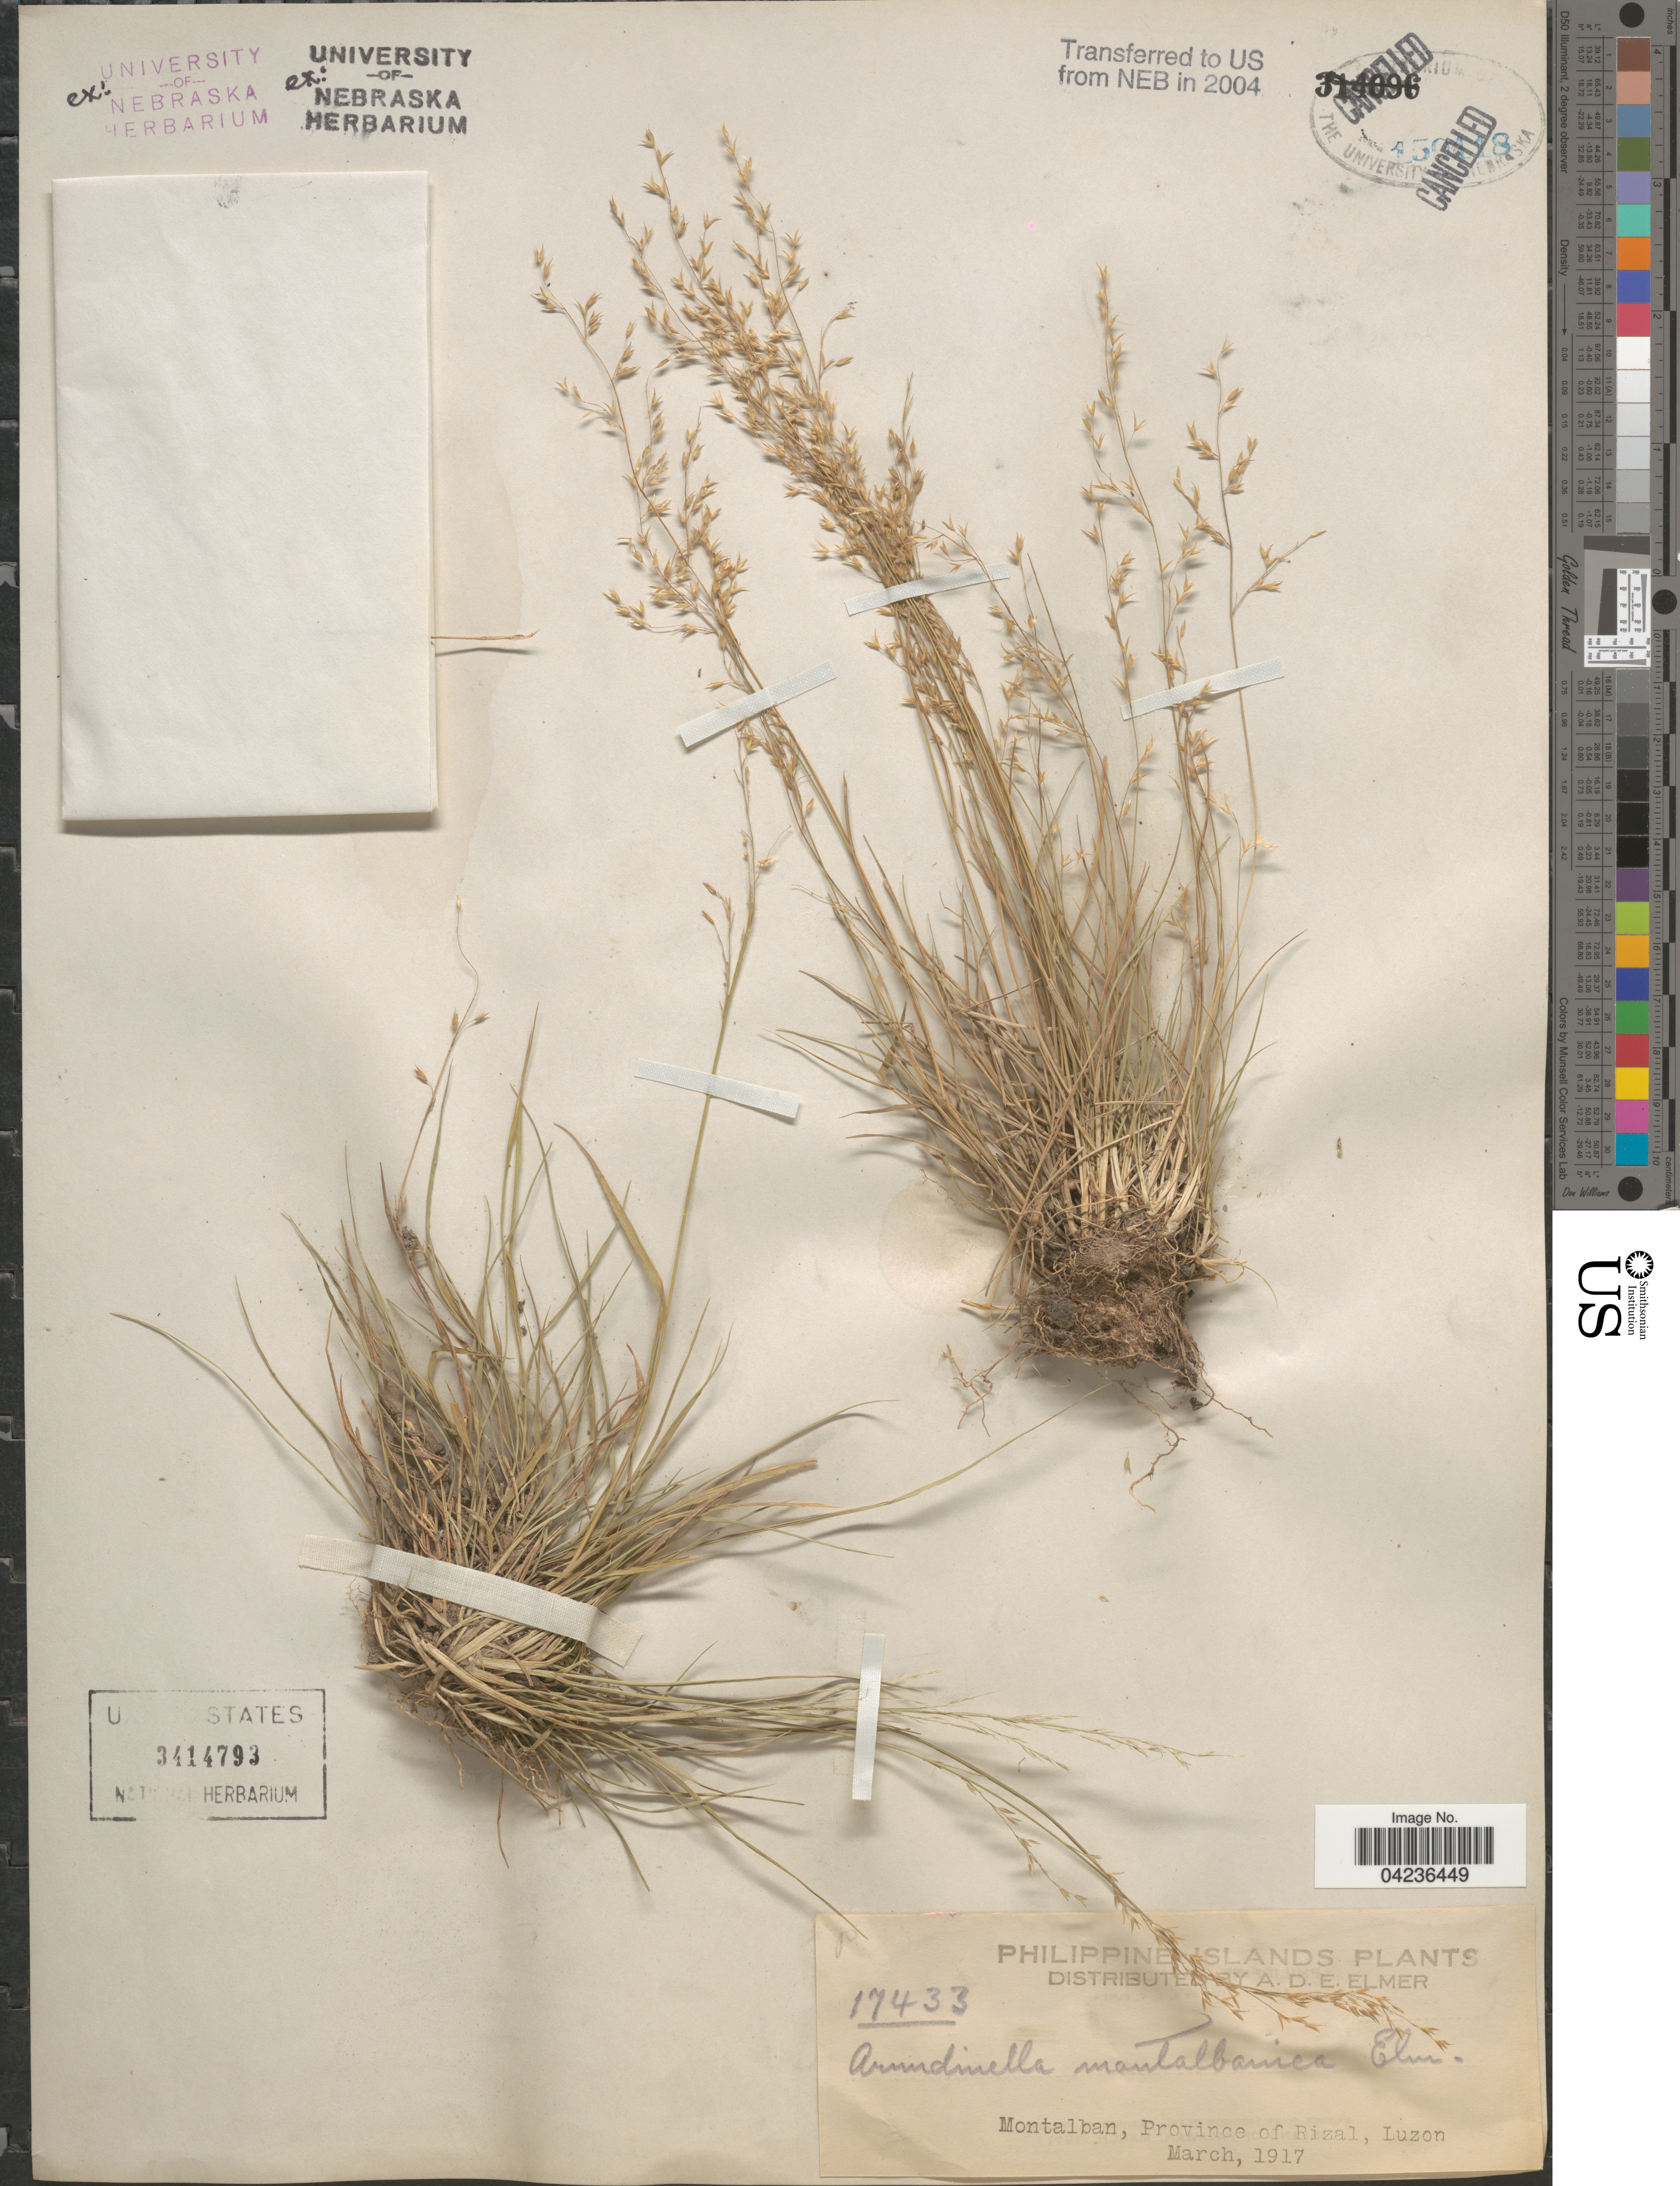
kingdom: Plantae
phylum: Tracheophyta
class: Liliopsida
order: Poales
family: Poaceae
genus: Arundinella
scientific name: Arundinella sp.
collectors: A. D. E. Elmer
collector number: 17433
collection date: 1917-03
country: Philippines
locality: Philippine Islands. Montalban, Province of Rizal, Luzon.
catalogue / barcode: US 3414793